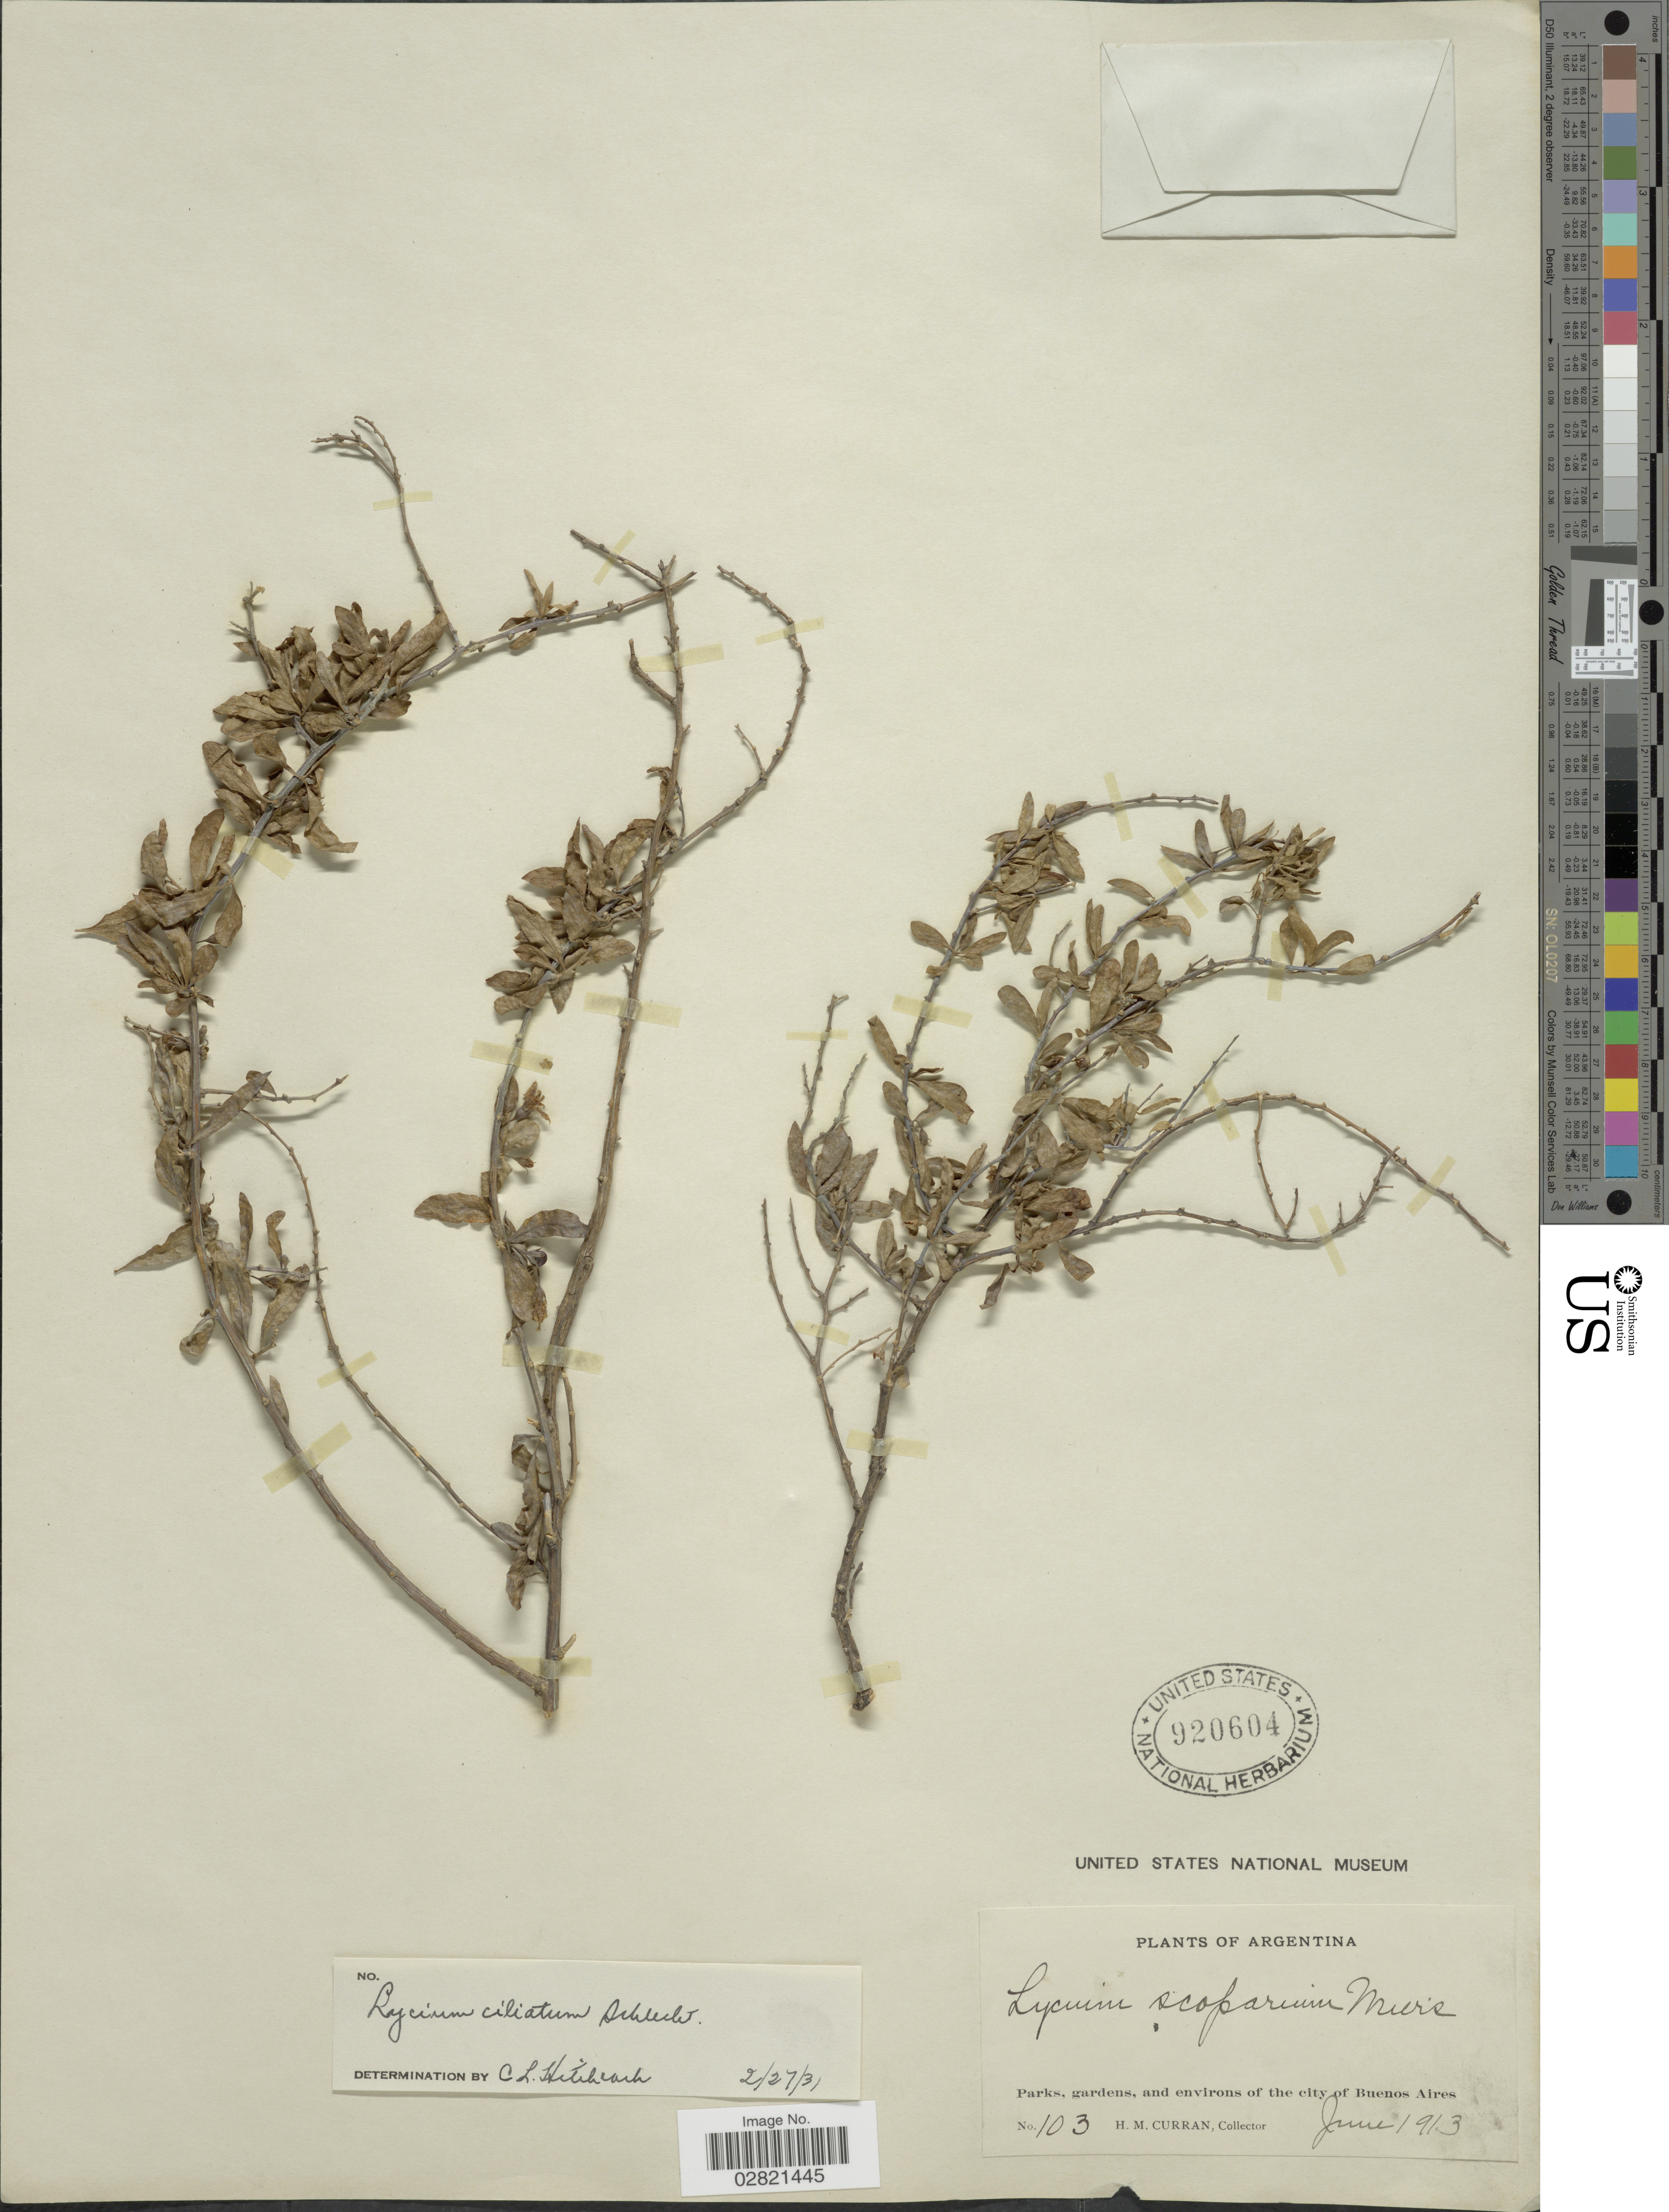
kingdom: Plantae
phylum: Tracheophyta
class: Magnoliopsida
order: Solanales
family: Solanaceae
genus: Lycium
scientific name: Lycium ciliatum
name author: Schltdl.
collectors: H. M. Curran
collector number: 103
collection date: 1913-06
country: Argentina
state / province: Buenos Aires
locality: Parks, gardens, and environs of the city of Buenos Aires.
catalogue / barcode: US 920604